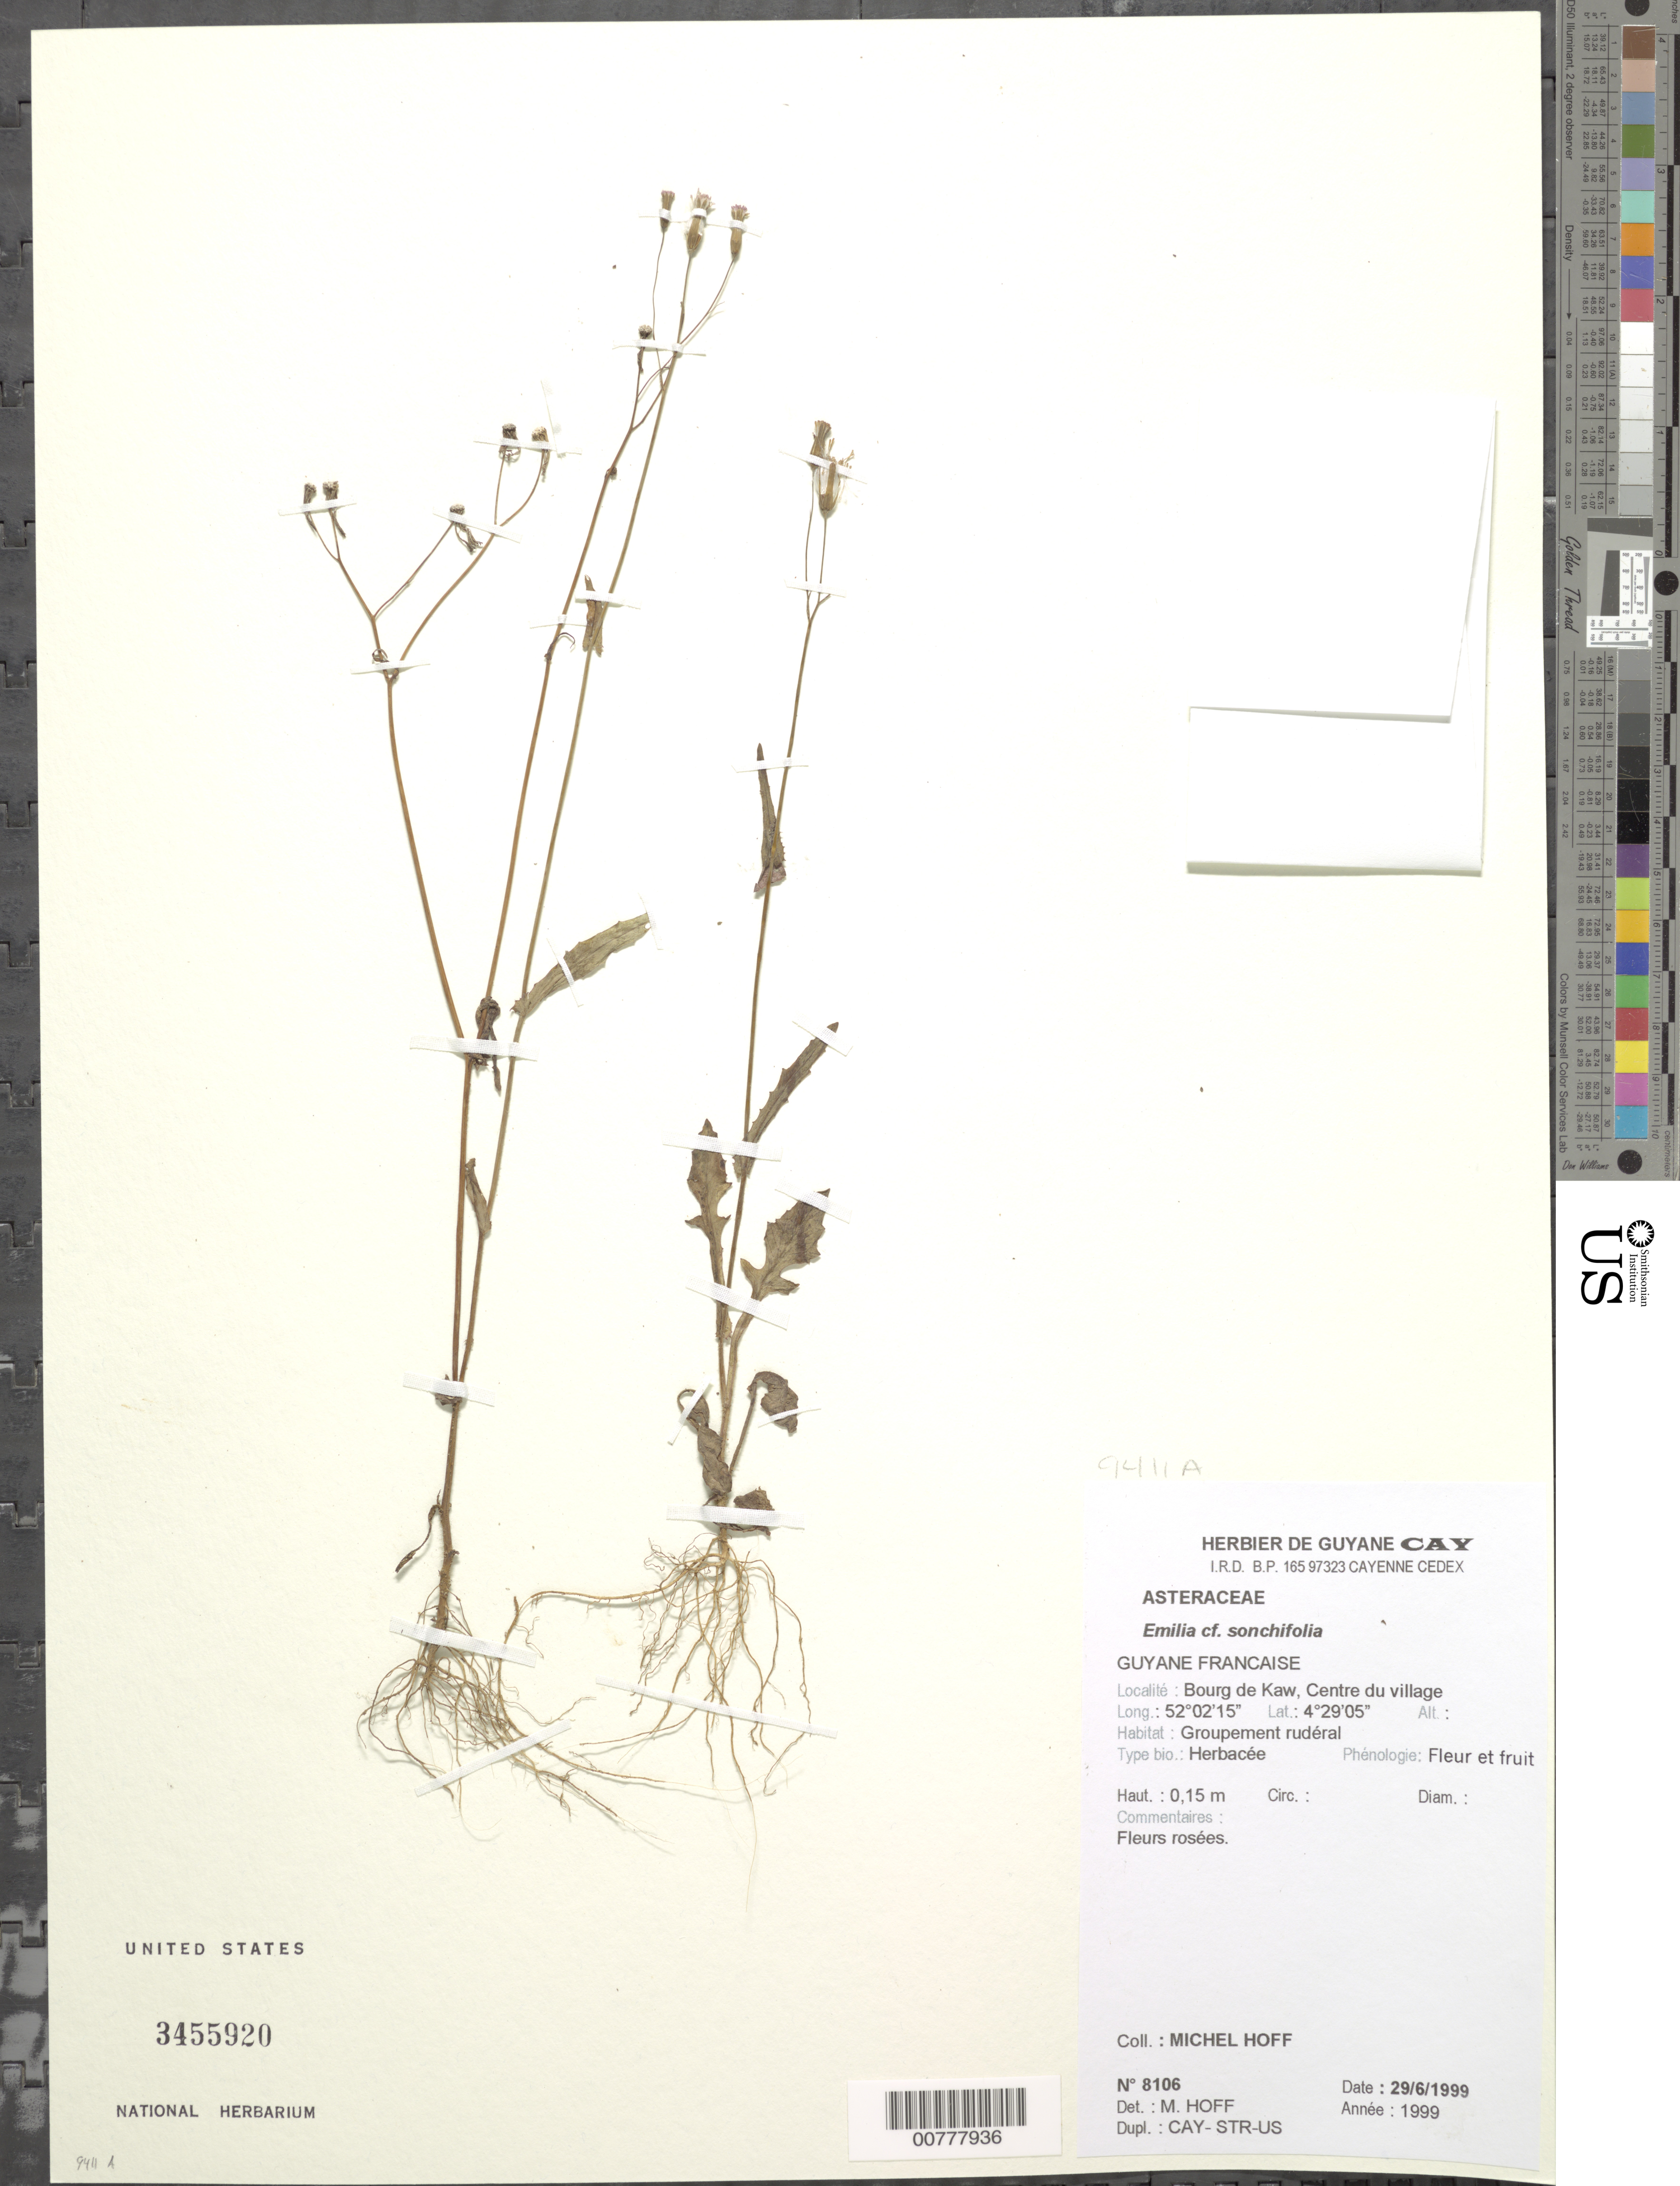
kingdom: Plantae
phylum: Tracheophyta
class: Magnoliopsida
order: Asterales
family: Asteraceae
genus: Emilia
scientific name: Emilia sonchifolia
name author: (L.) DC.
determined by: Hoff, M.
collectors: M. Hoff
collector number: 8106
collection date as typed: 29-Jun-99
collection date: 1999-06-29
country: French Guiana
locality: Bourg de Kaw, centre du village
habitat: Groupement rudéral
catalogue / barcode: US 3455920